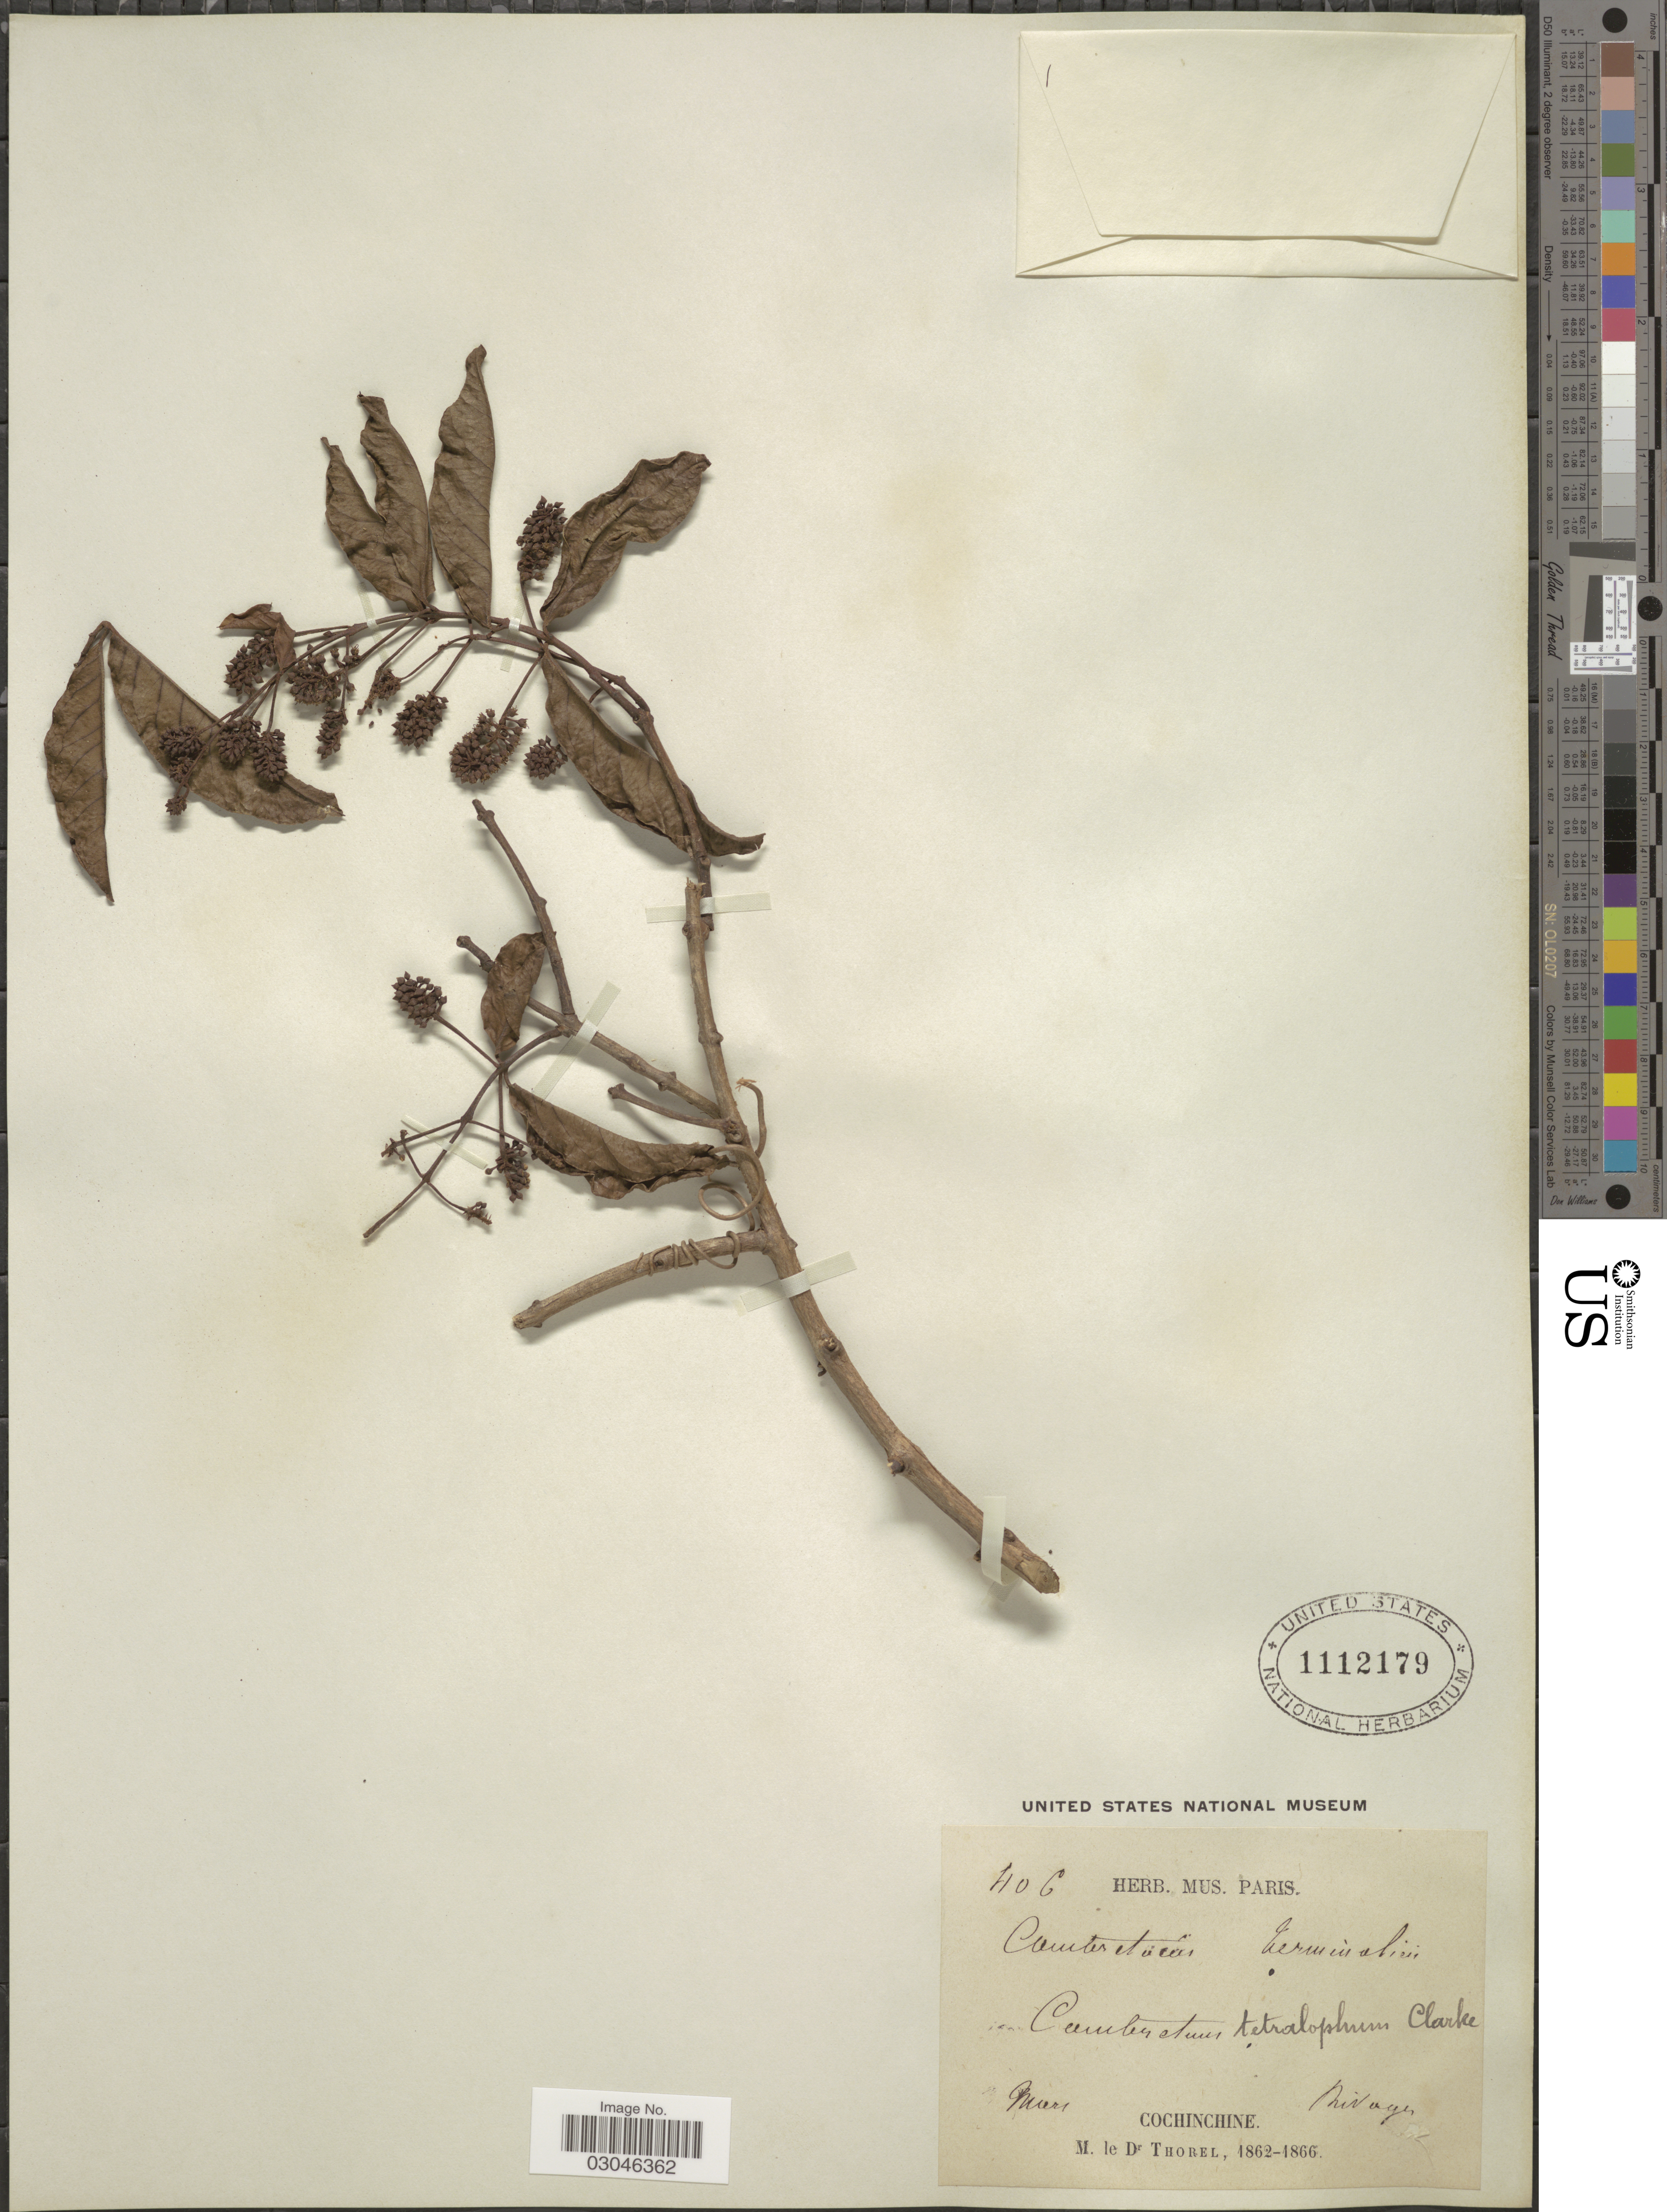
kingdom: Plantae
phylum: Tracheophyta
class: Magnoliopsida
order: Myrtales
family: Combretaceae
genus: Combretum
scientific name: Combretum tetralophum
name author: C.B. Clarke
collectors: Thorel, M. "M. [=Monsieur] Thorel" DO NOT USE (error for C. Thorel)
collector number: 406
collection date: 1862/1866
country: Vietnam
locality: Mure. [interpreted] Rivages. Cochinchine.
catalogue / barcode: US 1112179